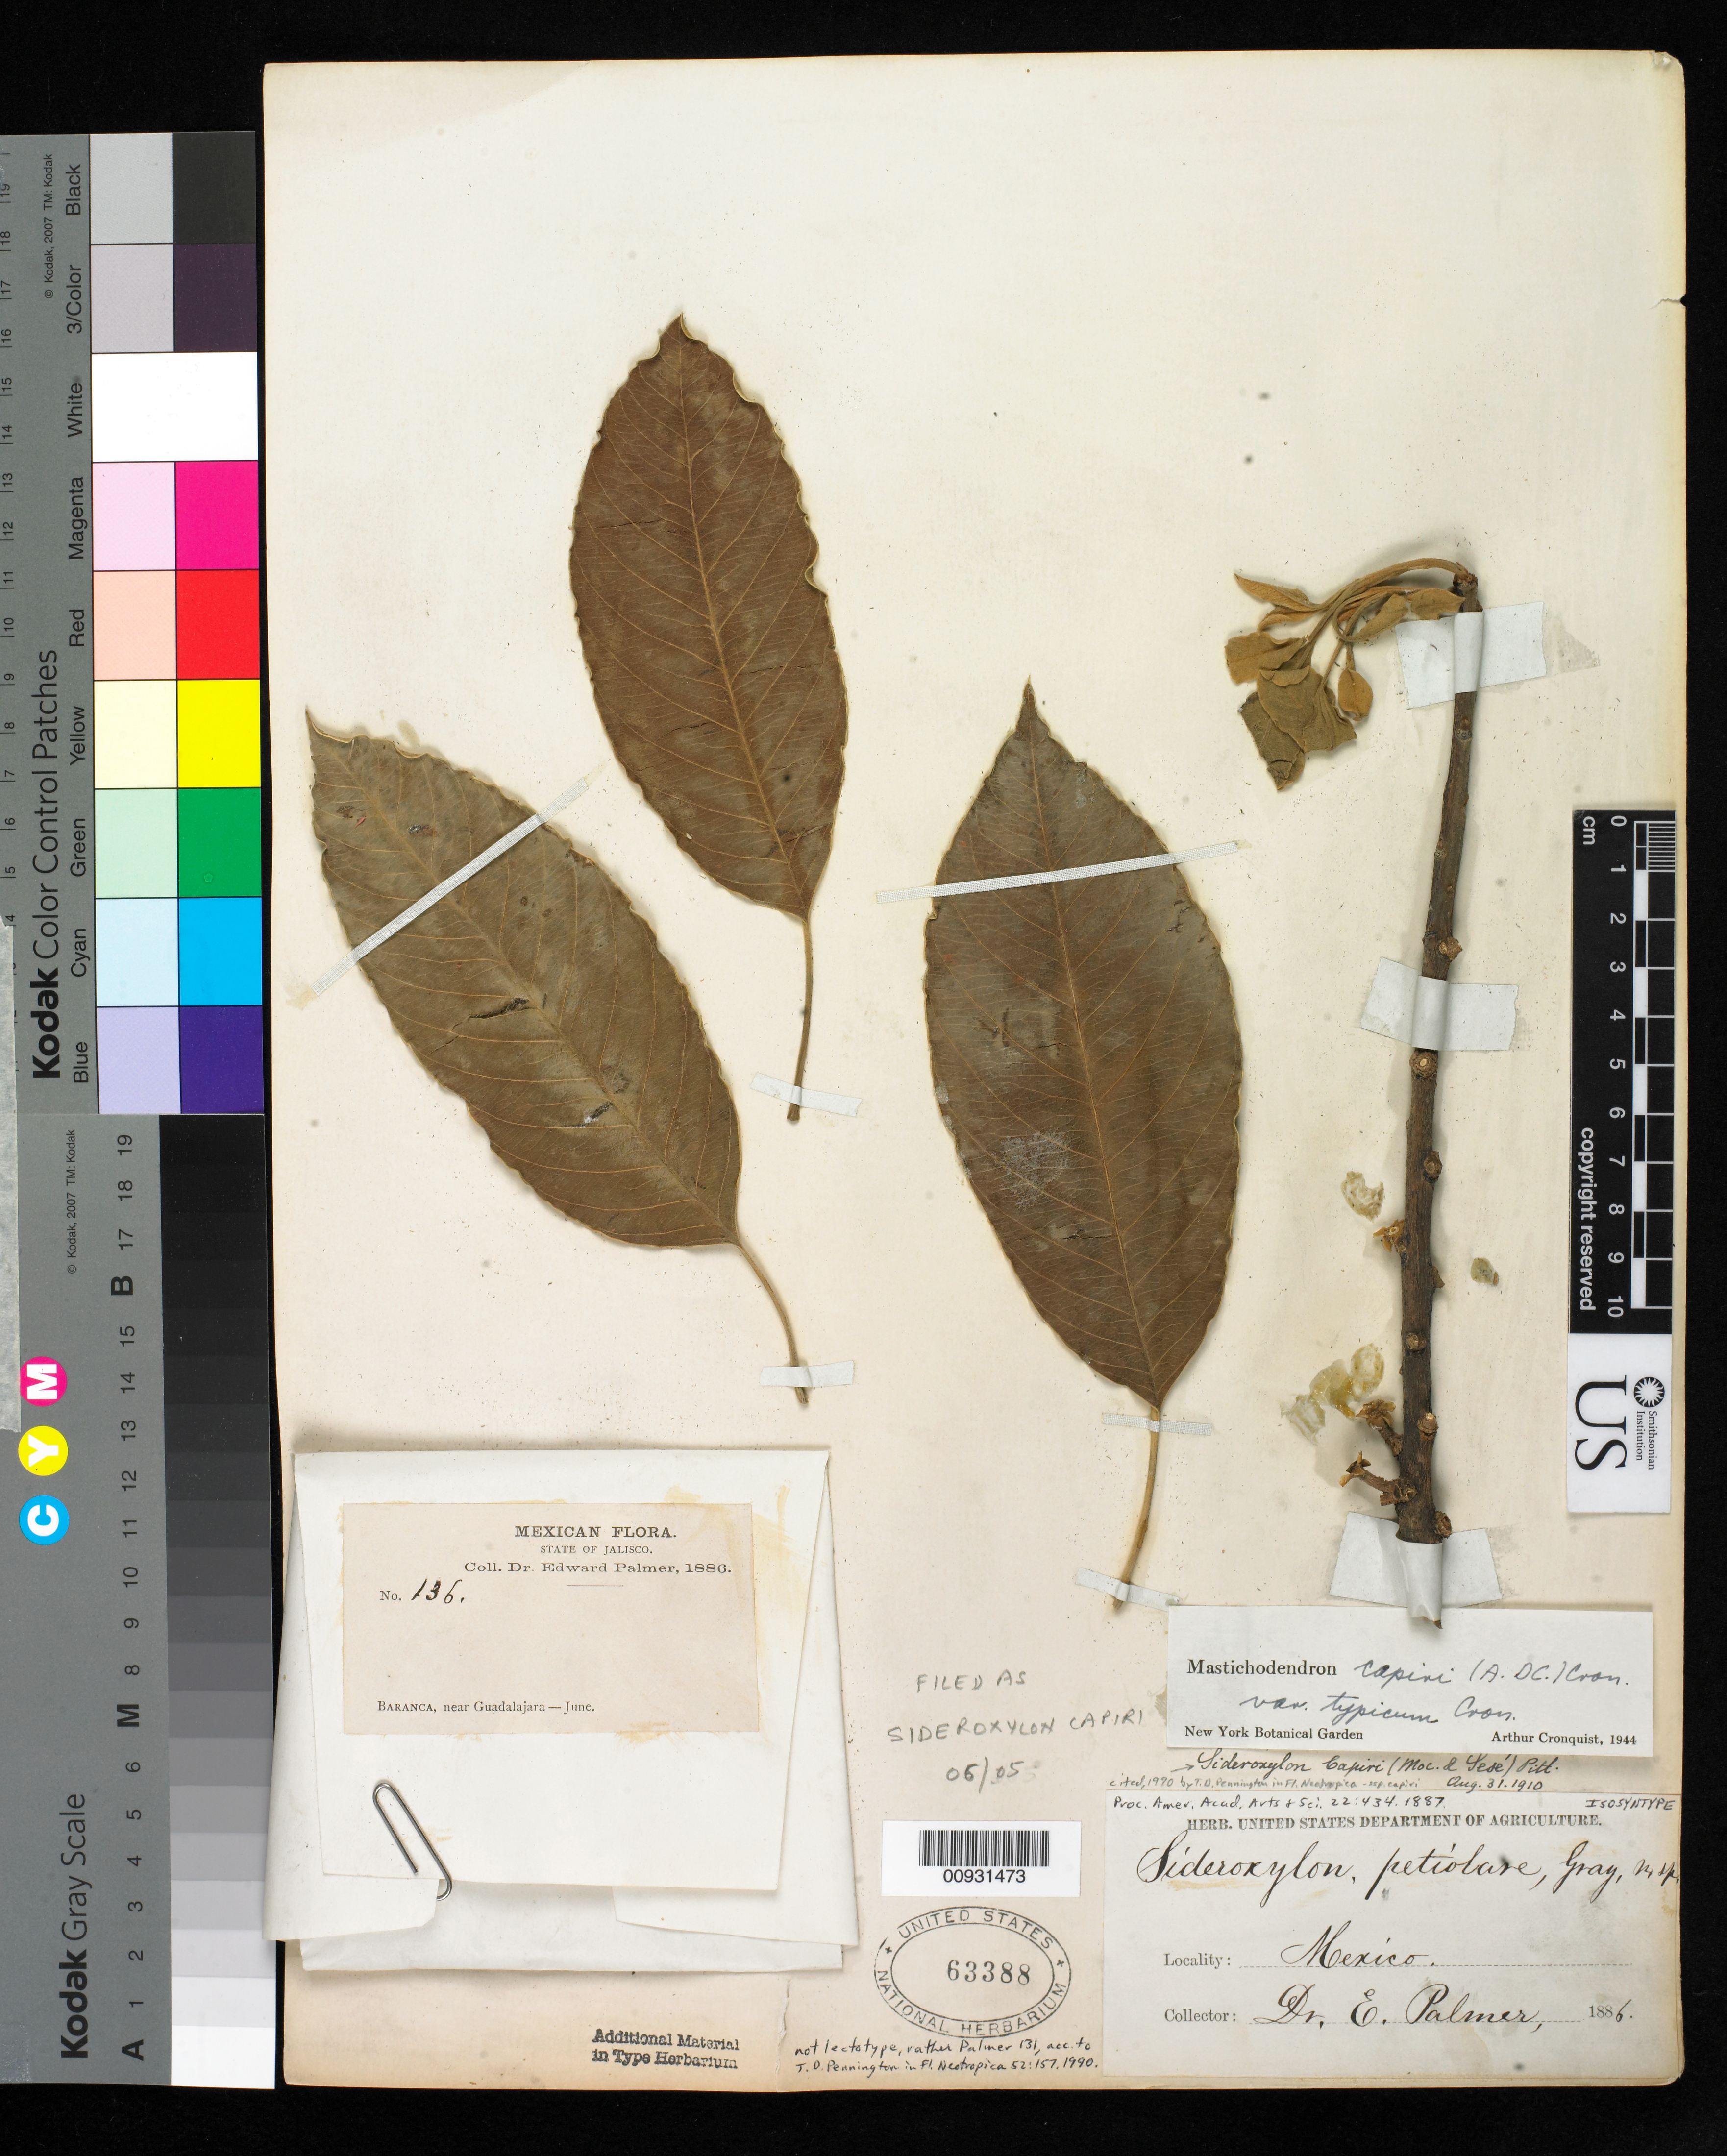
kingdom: Plantae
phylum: Tracheophyta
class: Magnoliopsida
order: Ericales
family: Sapotaceae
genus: Sideroxylon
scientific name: Sideroxylon petiolare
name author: A. Gray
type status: Isosyntype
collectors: E. Palmer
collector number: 136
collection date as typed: Jun 1886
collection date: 1886-06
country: Mexico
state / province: Jalisco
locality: Barranca near Guadalajara.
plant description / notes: Not lectotype, rather Palmer 131 acc to T.D. Pennington in Fl. Neotrop. 52:157. 1990.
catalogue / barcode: US 63388